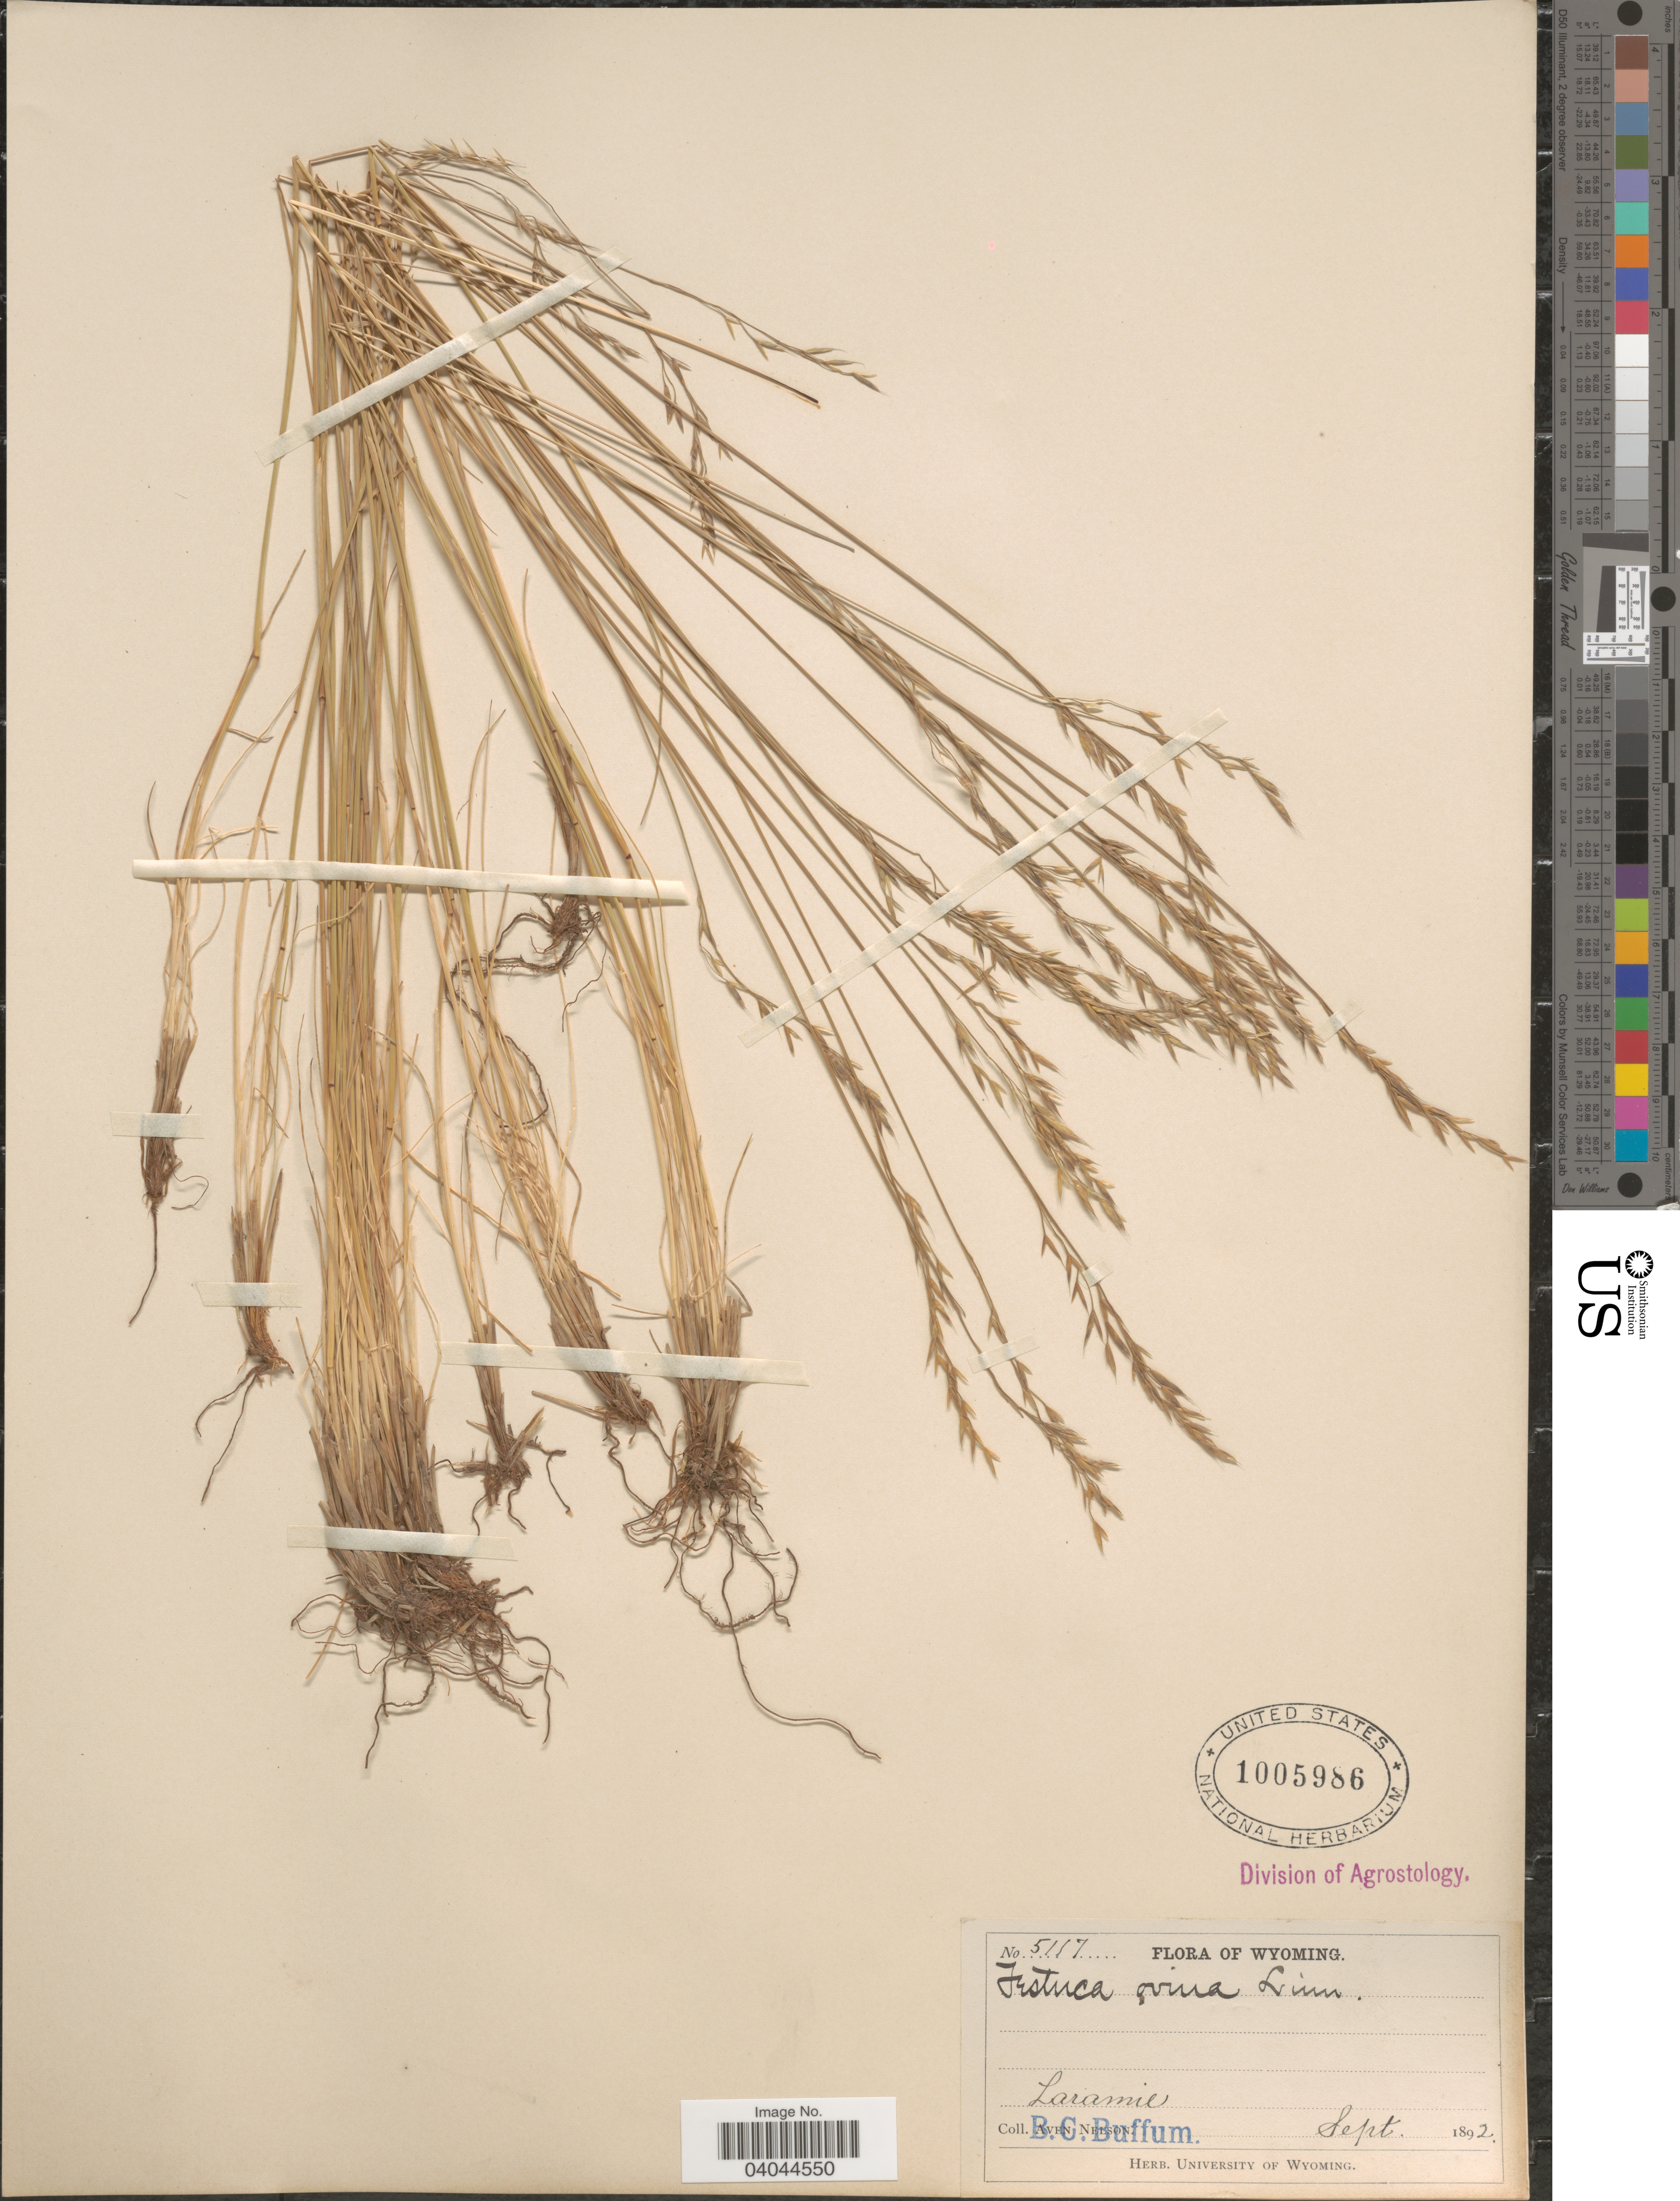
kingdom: Plantae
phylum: Tracheophyta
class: Liliopsida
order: Poales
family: Poaceae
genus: Festuca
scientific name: Festuca ovina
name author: L.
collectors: B. Buffum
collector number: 5117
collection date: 1892-09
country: United States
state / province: Wyoming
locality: Laramie.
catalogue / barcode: US 1005986